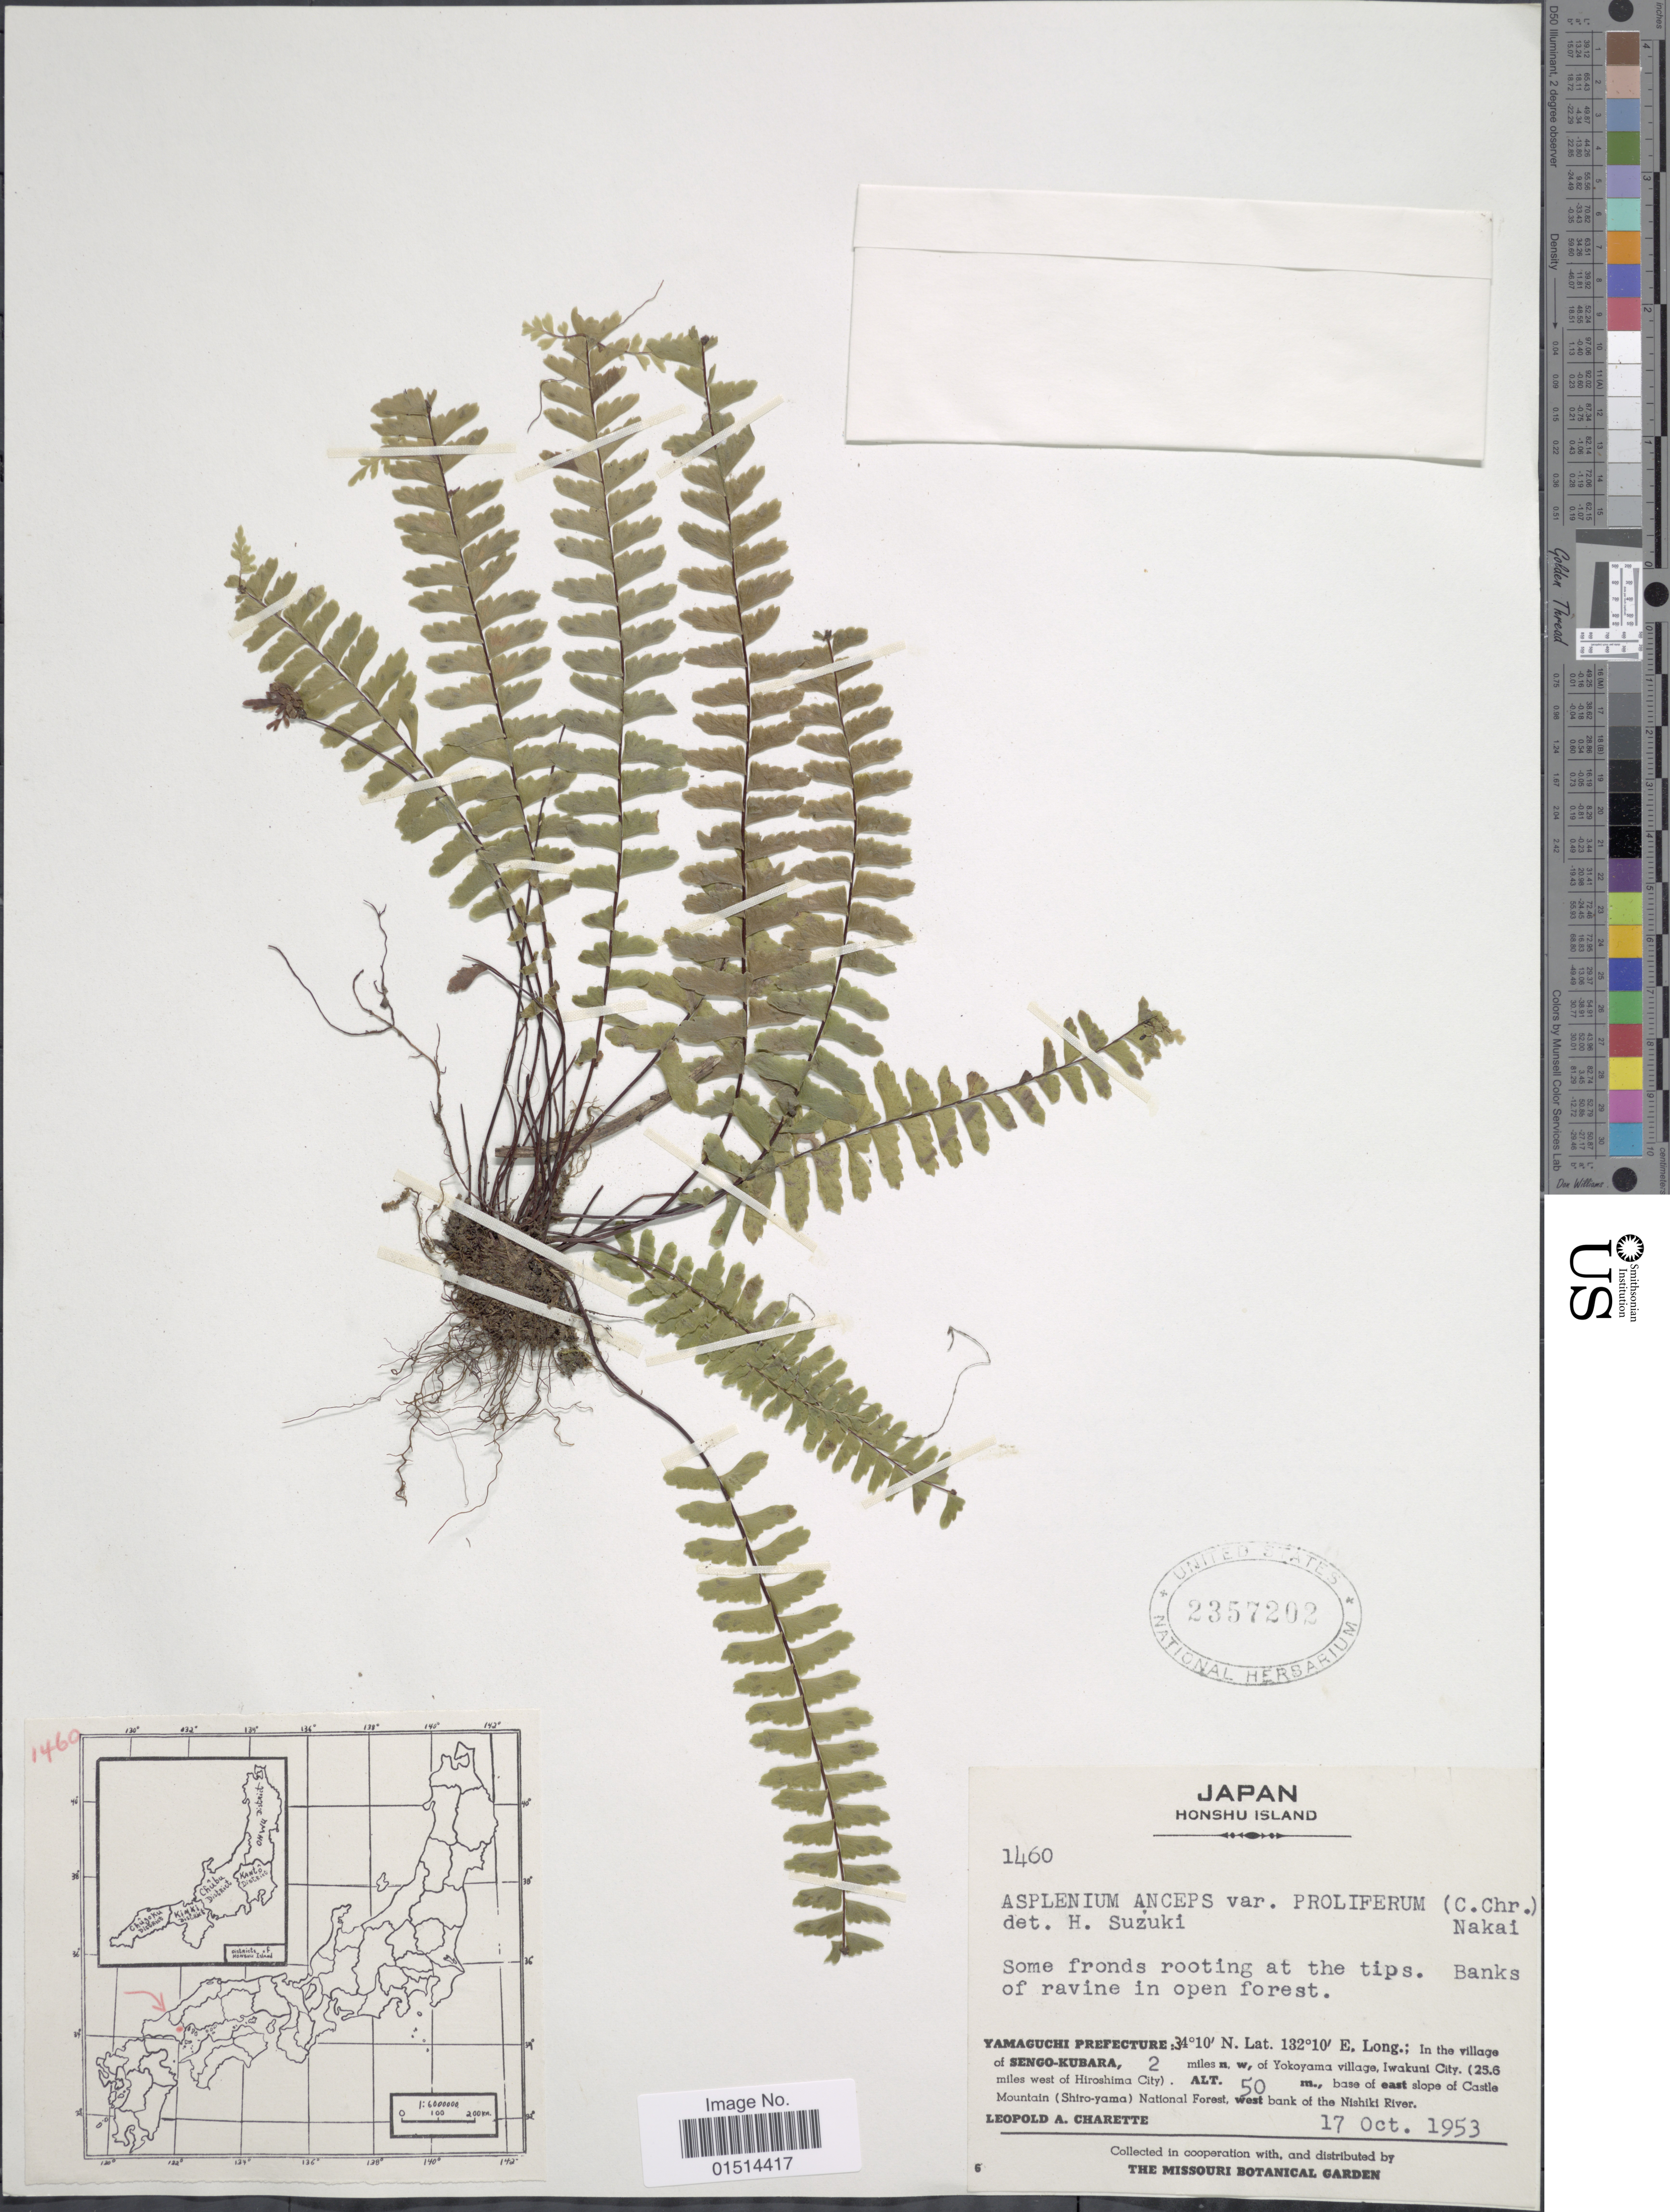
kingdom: Plantae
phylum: Tracheophyta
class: Polypodiopsida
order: Polypodiales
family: Pteridaceae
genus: Hemionitis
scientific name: Hemionitis anceps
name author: (Lowe) Hook. & Grev.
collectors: L. A. Charette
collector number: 1460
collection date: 1953-10-17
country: Japan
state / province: Yamaguti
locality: Honshu Island, Honshu Island, Yamaguchi Prefecture: in the village of Sengo-Kubara, 2 miles n. w, of Yokoyama village, Iwakuni City (25.6 miles west of Hiroshima City) base of east slope of Castle Mountain (Shiro-yama), National Forest, west bank of the Nishiki River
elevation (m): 50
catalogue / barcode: US 2357202